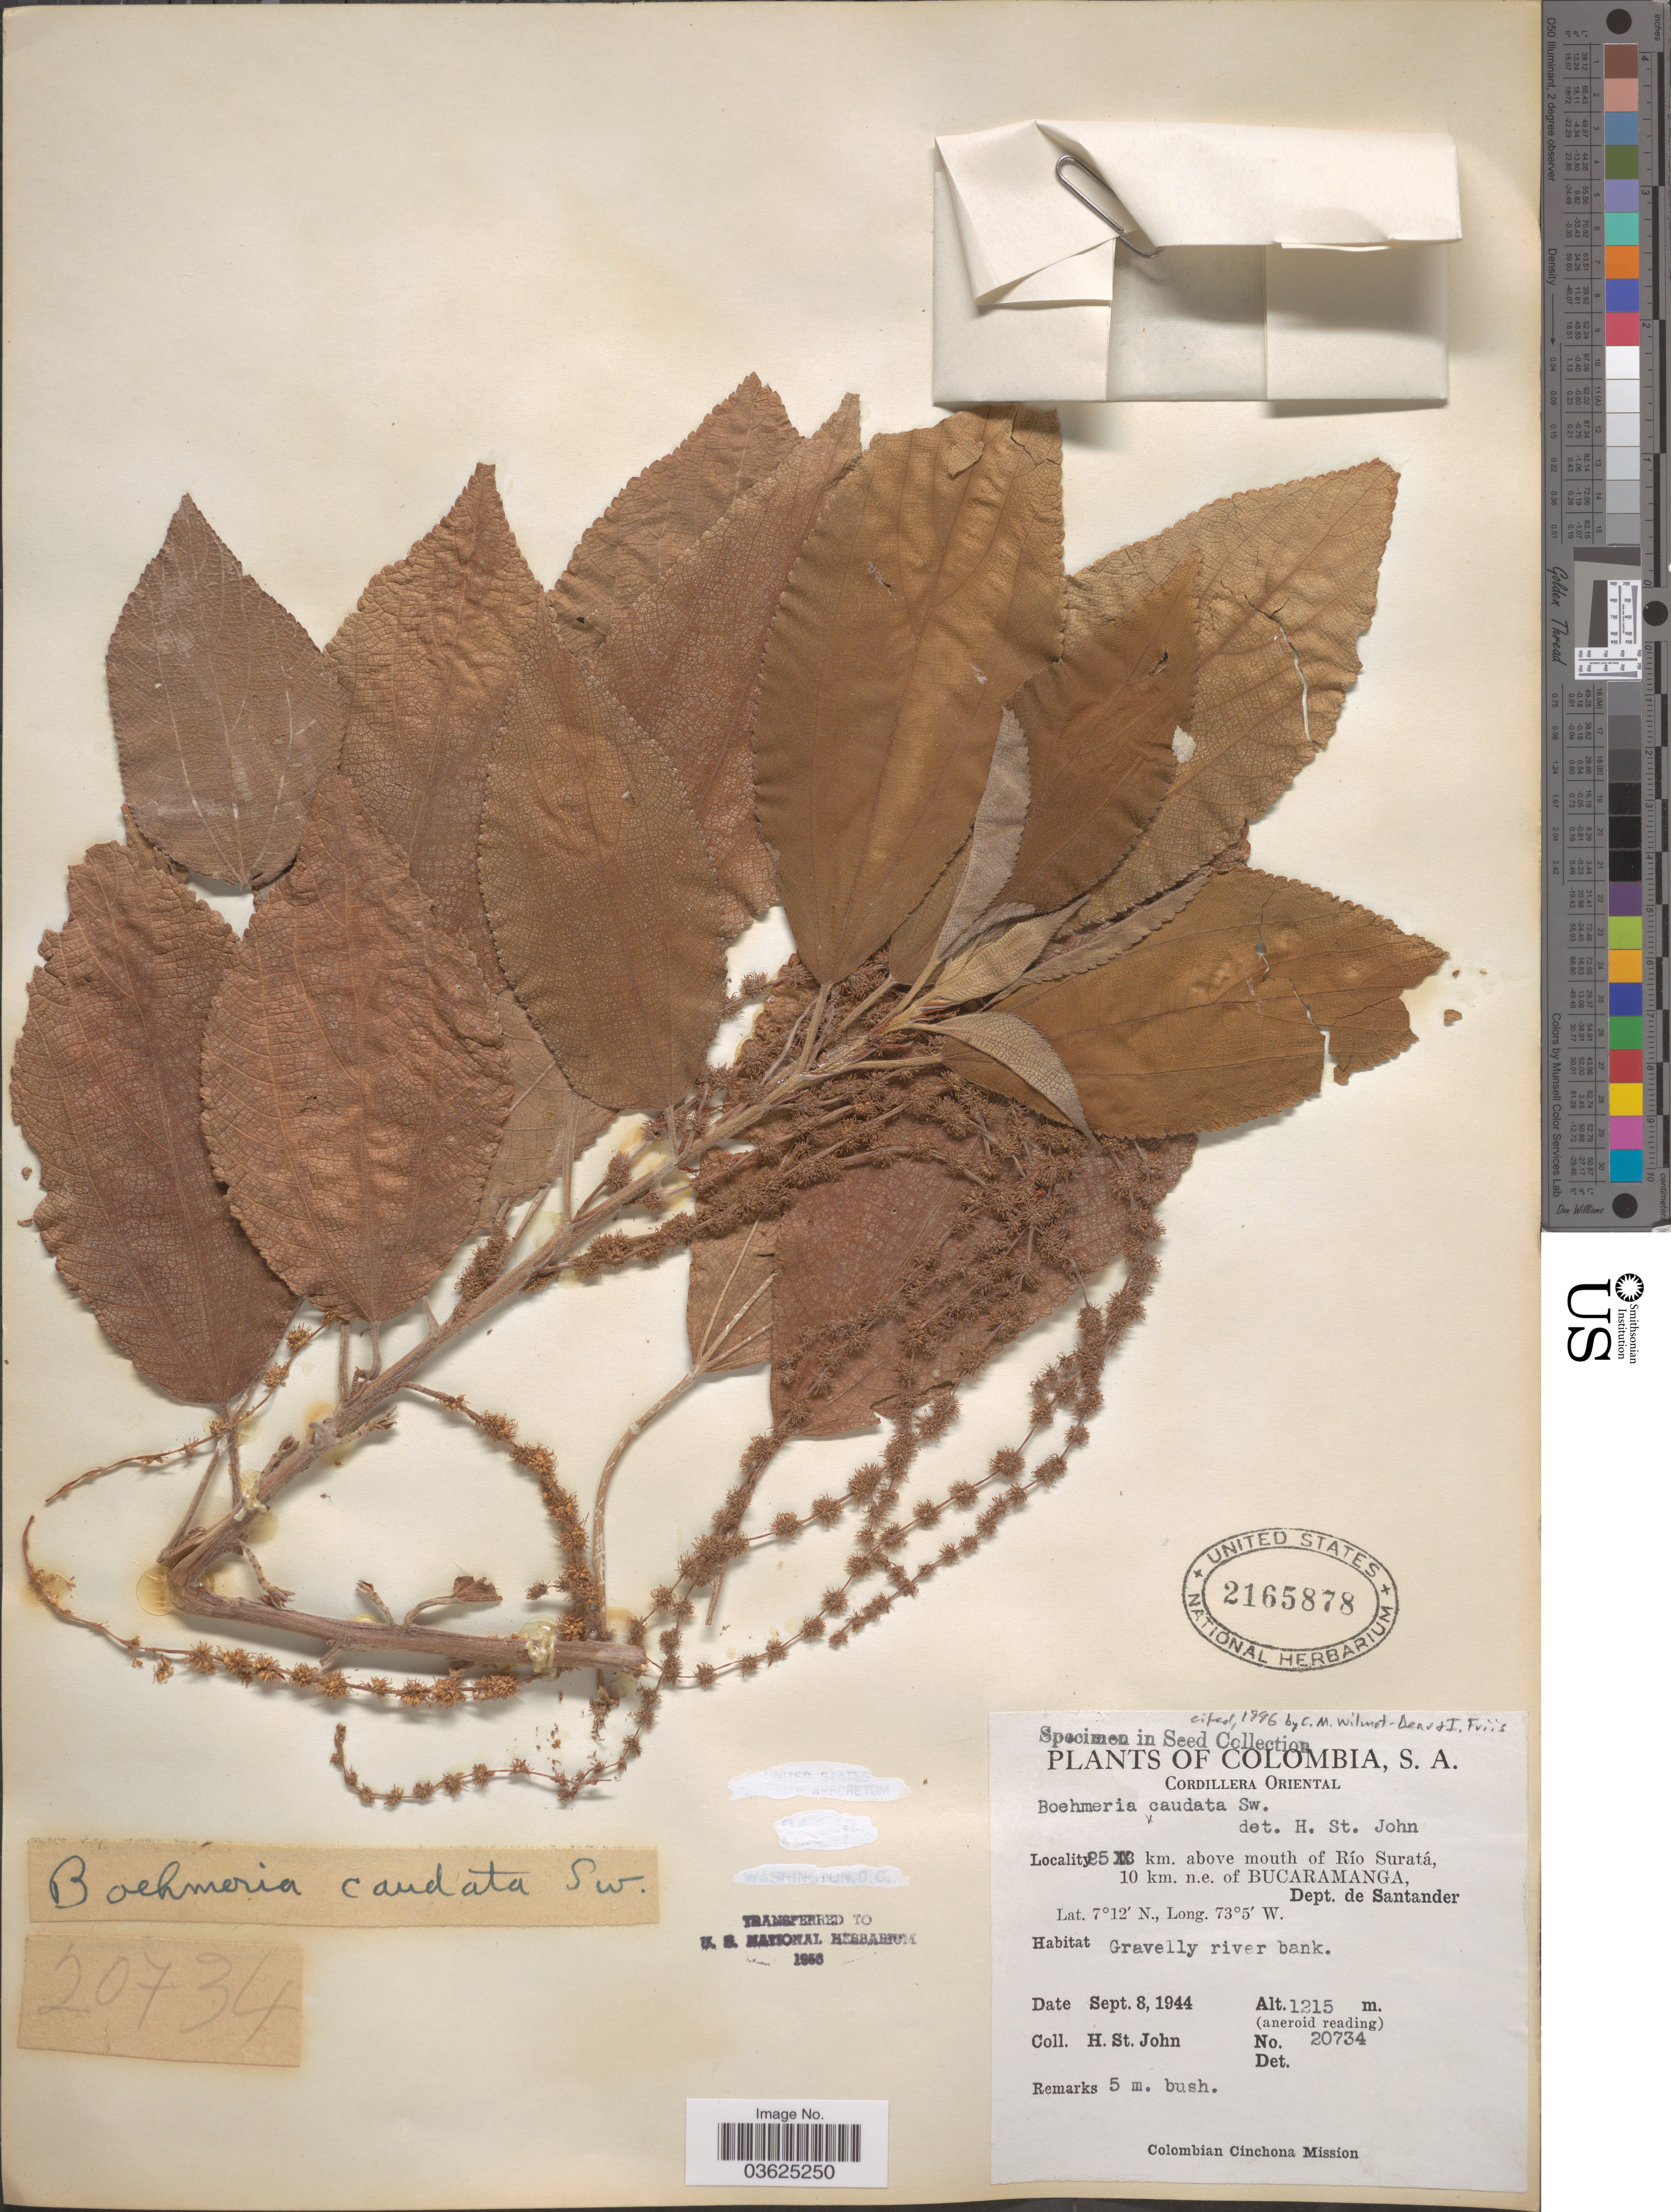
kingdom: Plantae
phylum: Tracheophyta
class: Magnoliopsida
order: Rosales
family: Urticaceae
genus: Boehmeria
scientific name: Boehmeria caudata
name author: Sw.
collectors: H. St. John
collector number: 20734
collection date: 1944-09-08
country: Colombia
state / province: Santander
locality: Cordillera Oriental. 25 km. above mouth of Río Suratá, 10 km. n.e. of Bucaramanga, Dept. de Santander.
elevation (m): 1215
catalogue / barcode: US 2165878